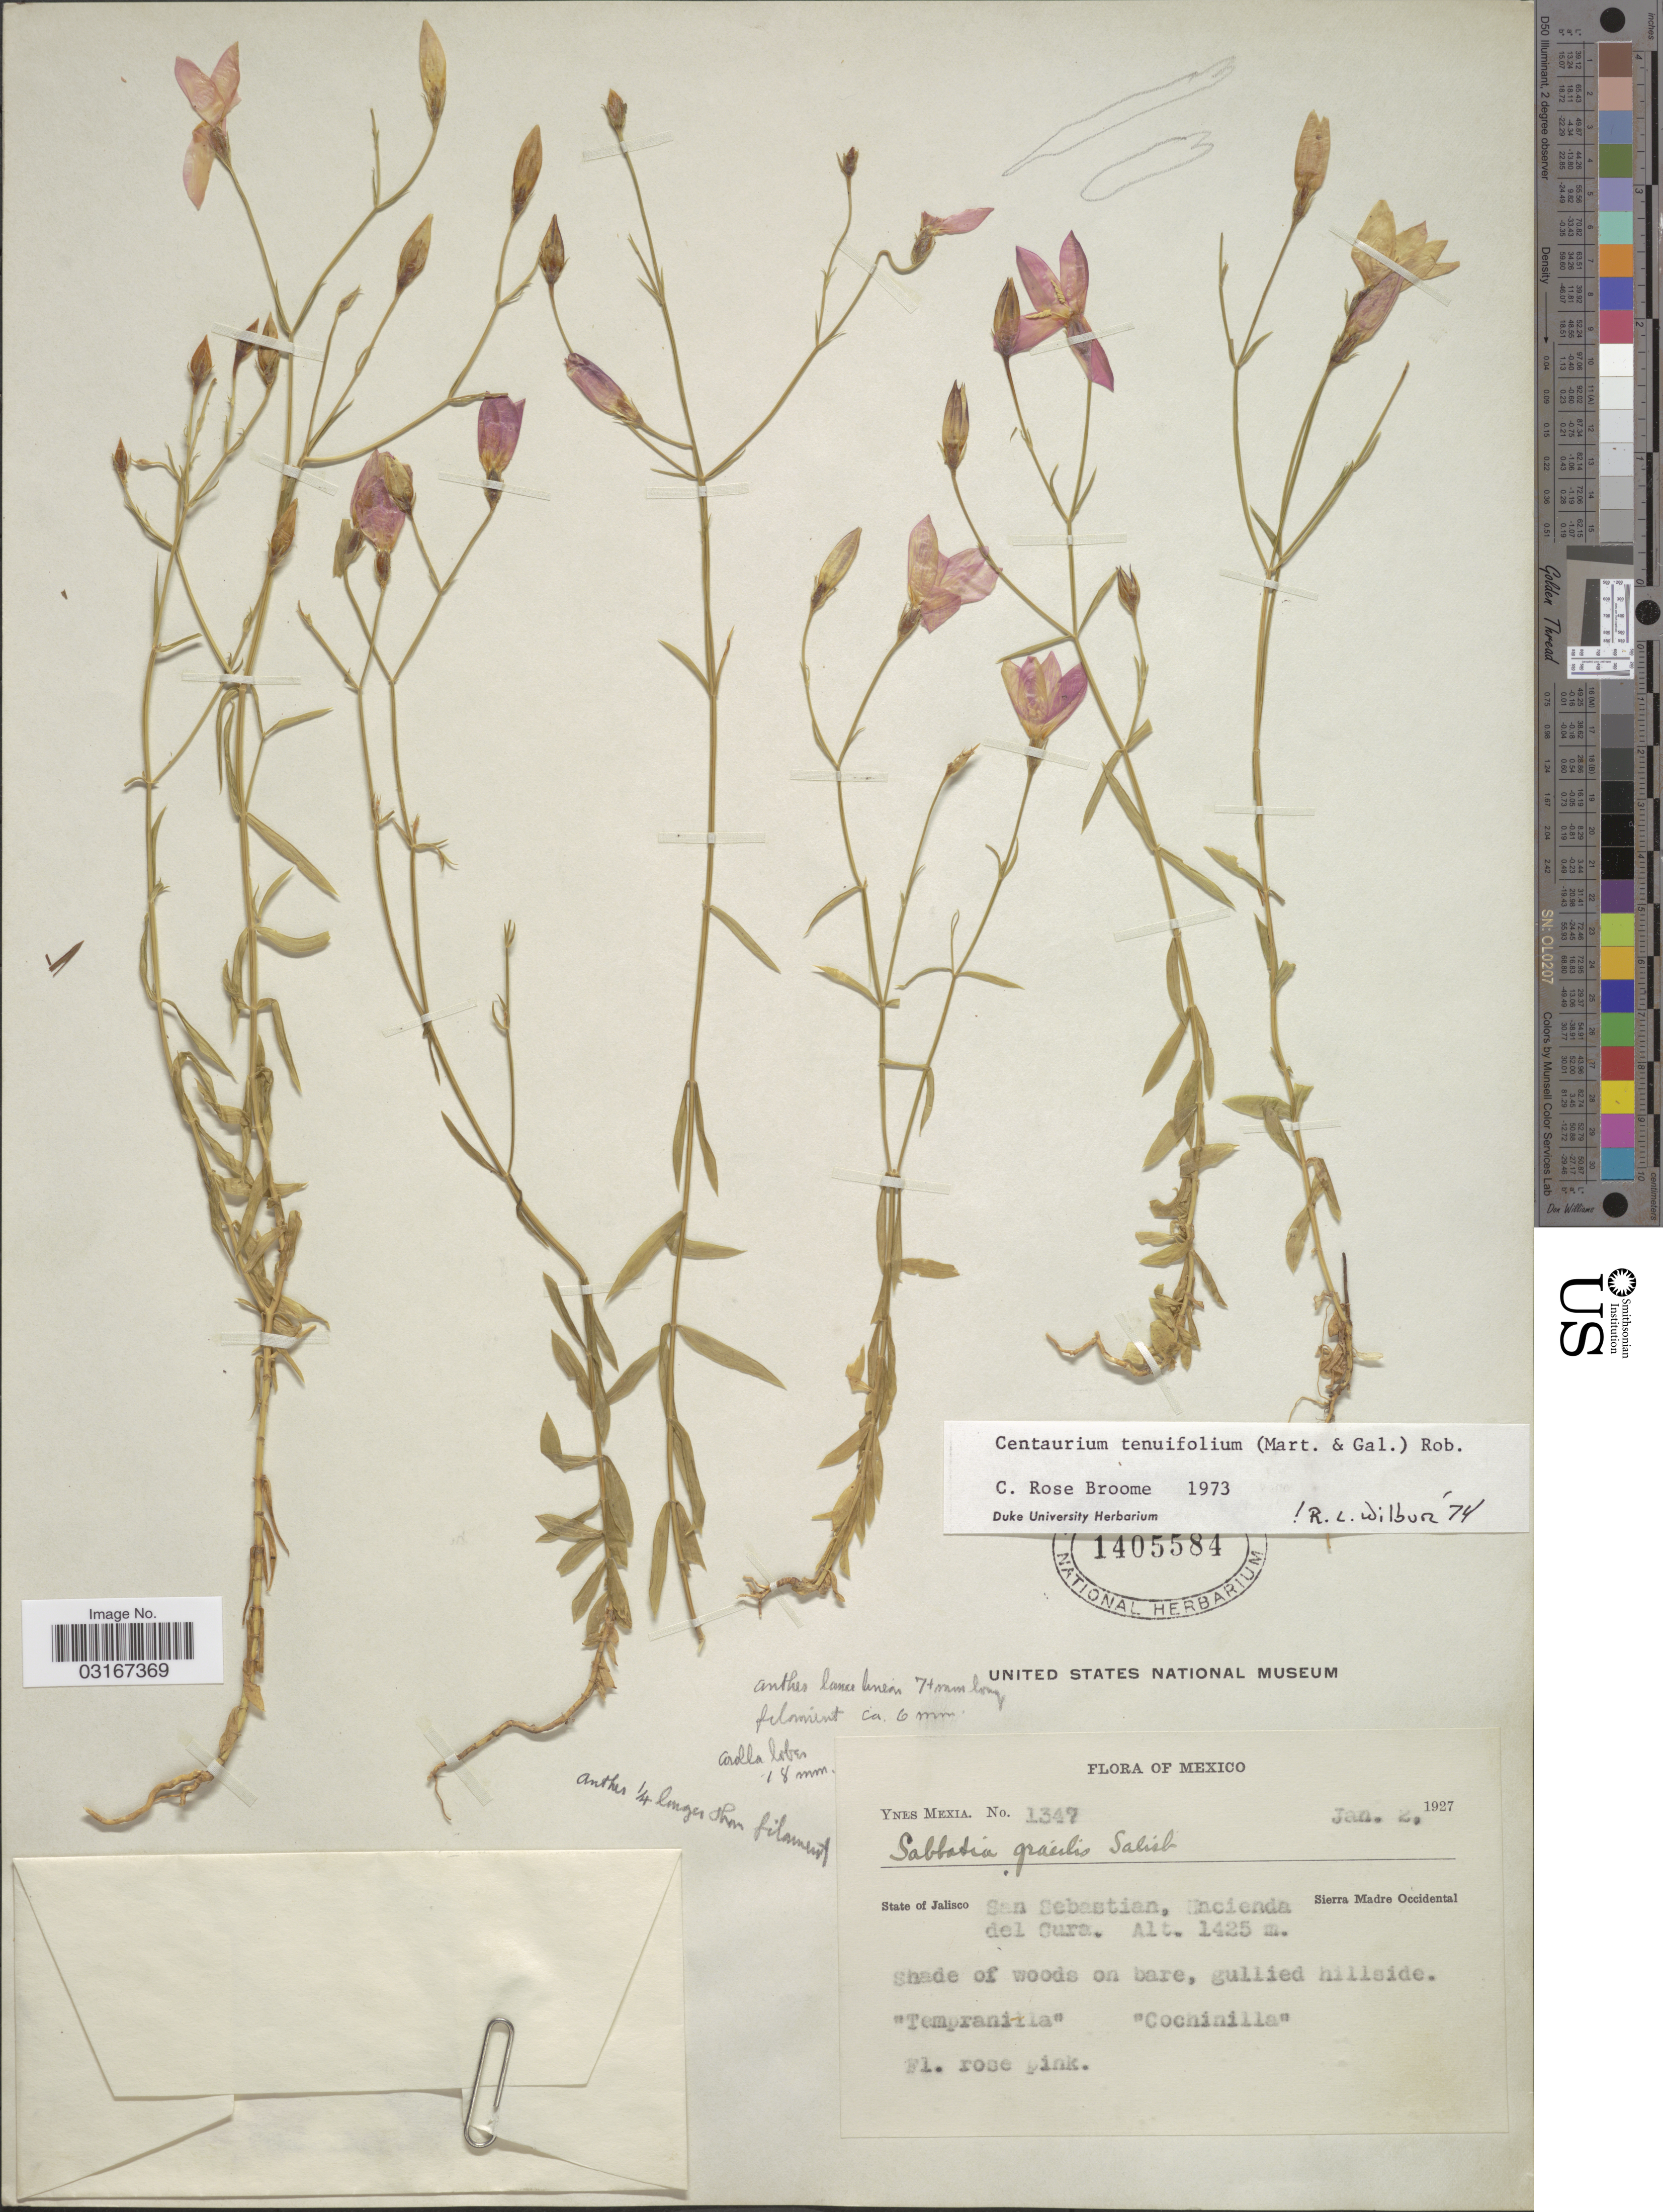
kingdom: Plantae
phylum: Tracheophyta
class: Magnoliopsida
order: Gentianales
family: Gentianaceae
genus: Centaurium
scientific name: Centaurium tenuifolium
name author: (M. Martens) B.L. Rob.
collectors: Y. Mexia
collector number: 1347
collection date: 1927-01-02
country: Mexico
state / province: Jalisco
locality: San Sebastian, Hacienda del Cura. Sierra Madre Occidental.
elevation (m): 1425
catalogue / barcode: US 1405584